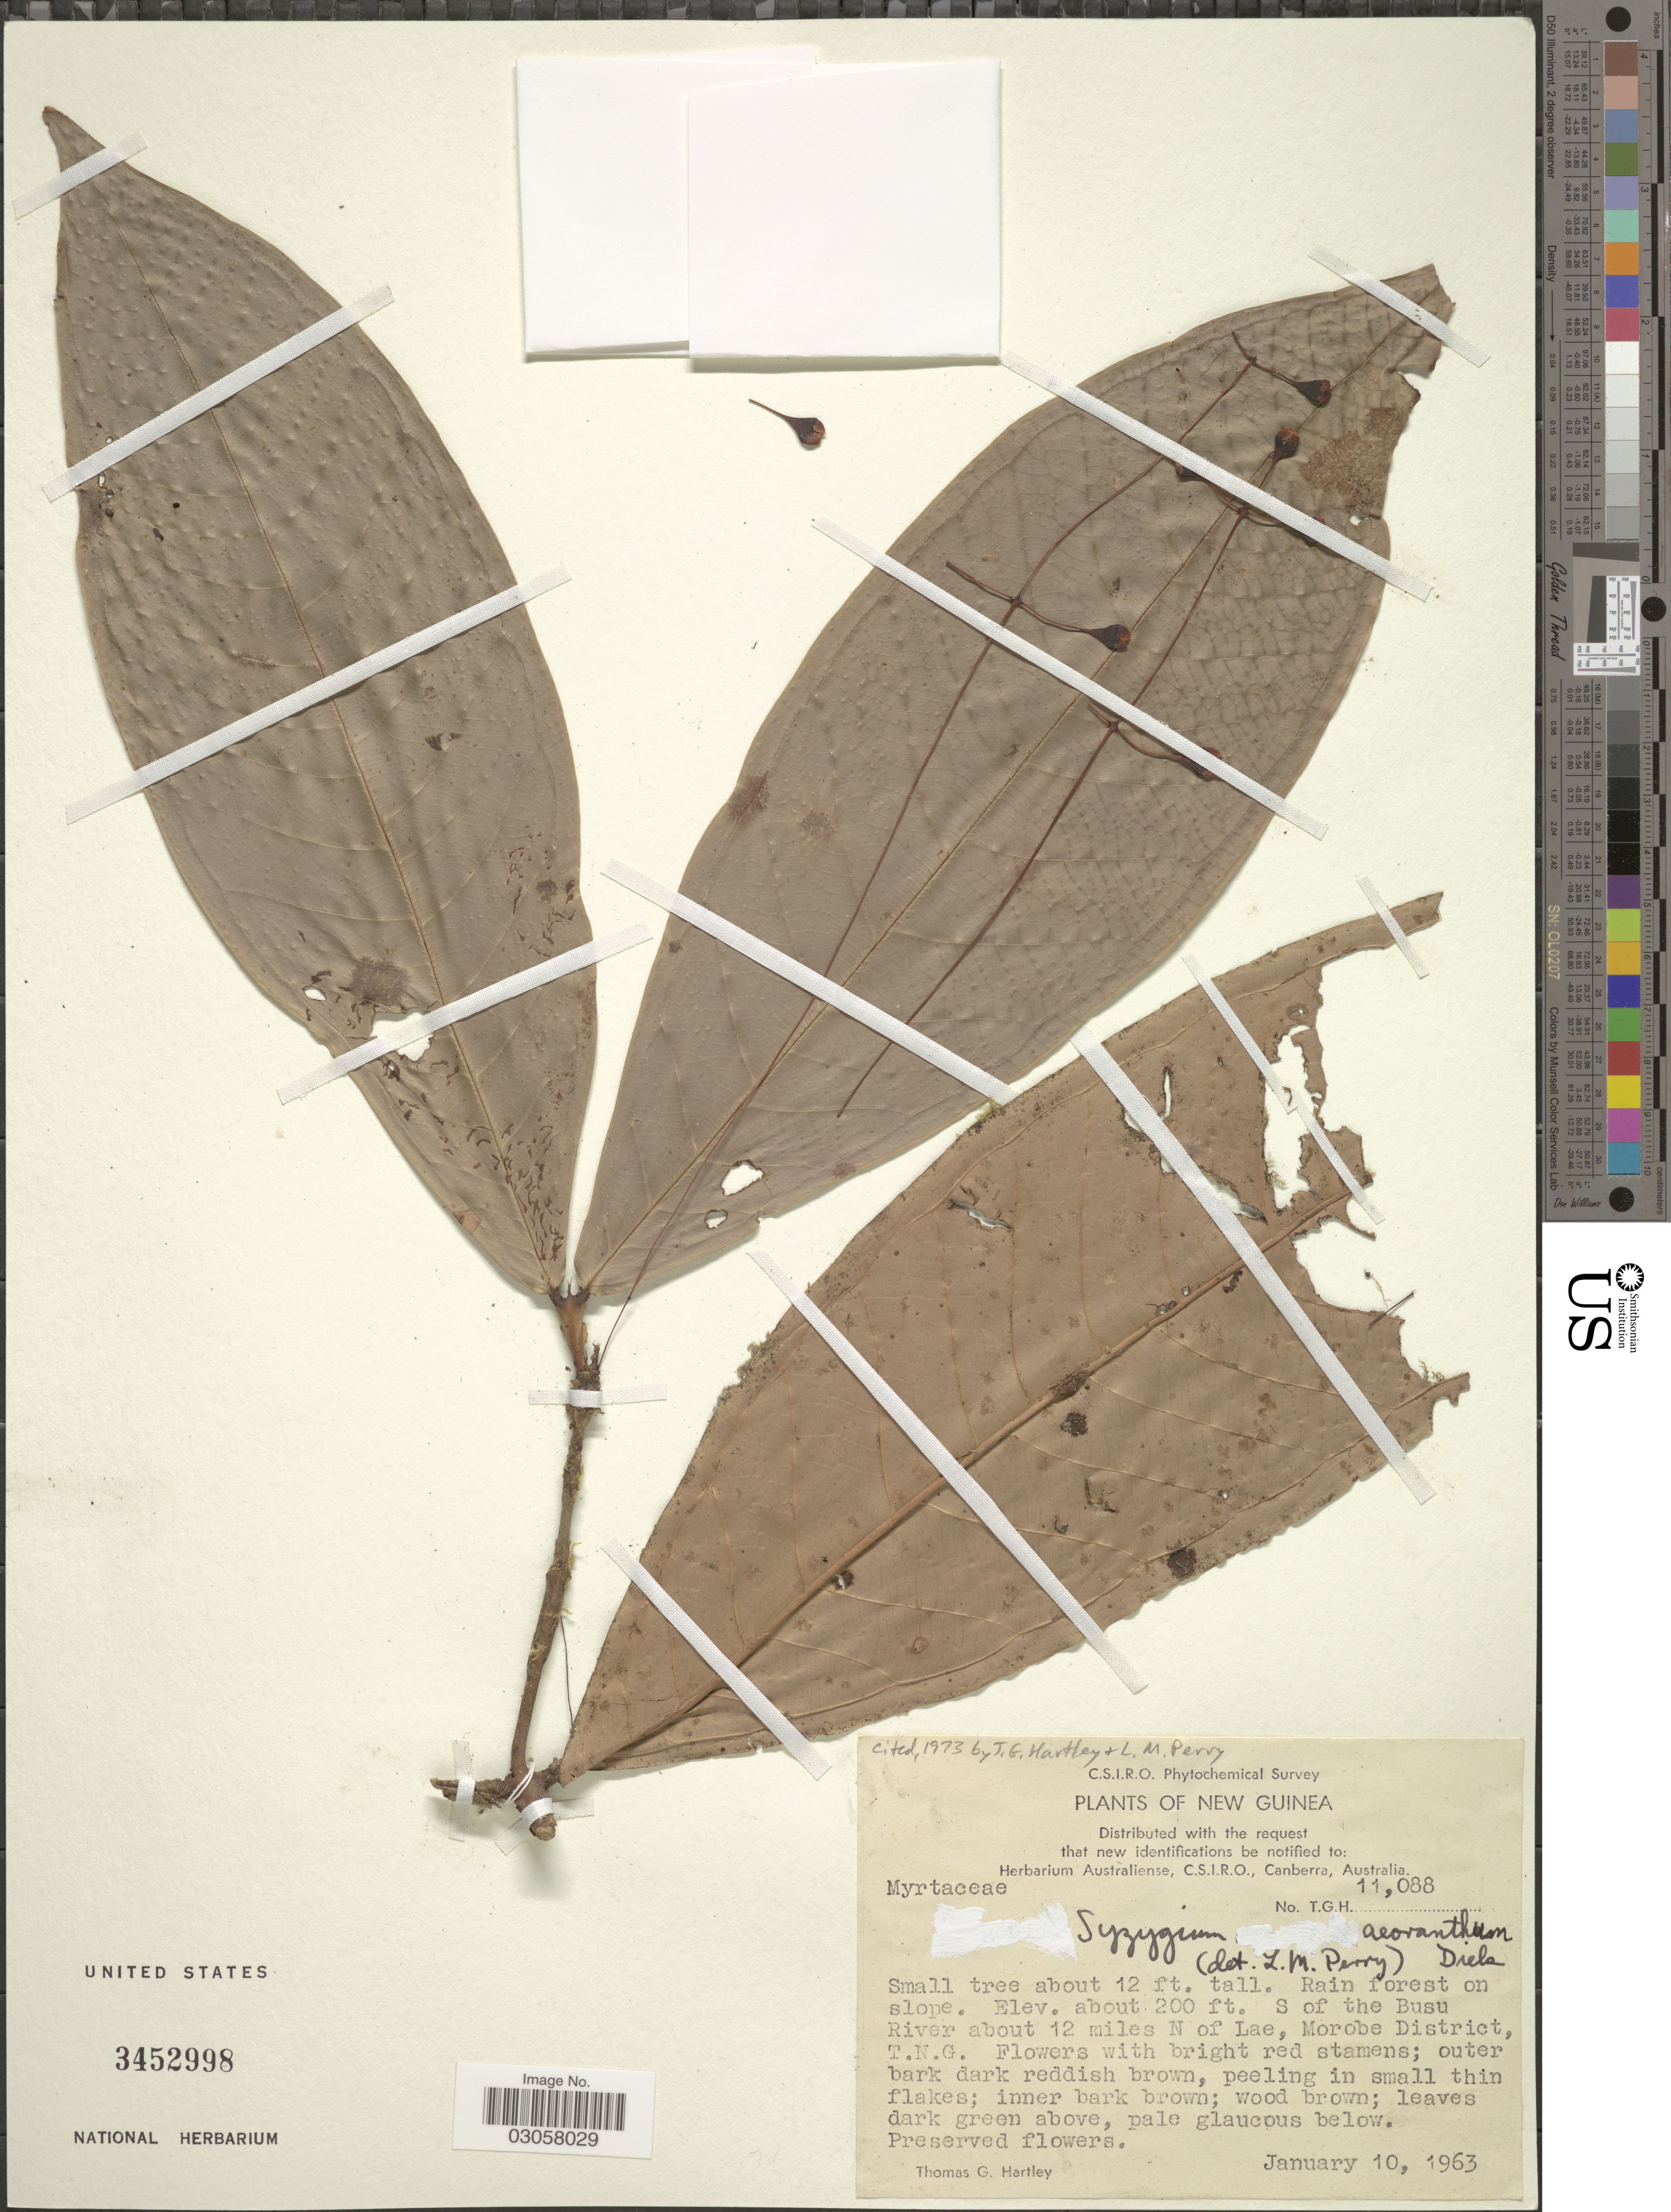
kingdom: Plantae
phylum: Tracheophyta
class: Magnoliopsida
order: Myrtales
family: Myrtaceae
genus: Syzygium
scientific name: Syzygium aeoranthum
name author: (Diels) Merr. & L.M. Perry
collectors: T. G. Hartley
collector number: T.G.H. 11088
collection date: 1963-01-10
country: Papua New Guinea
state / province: Morobe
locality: New Guinea. S of the Busu River about 12 miles N of Lae, Morobe District, T.N.G.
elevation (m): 61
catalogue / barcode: US 3452998